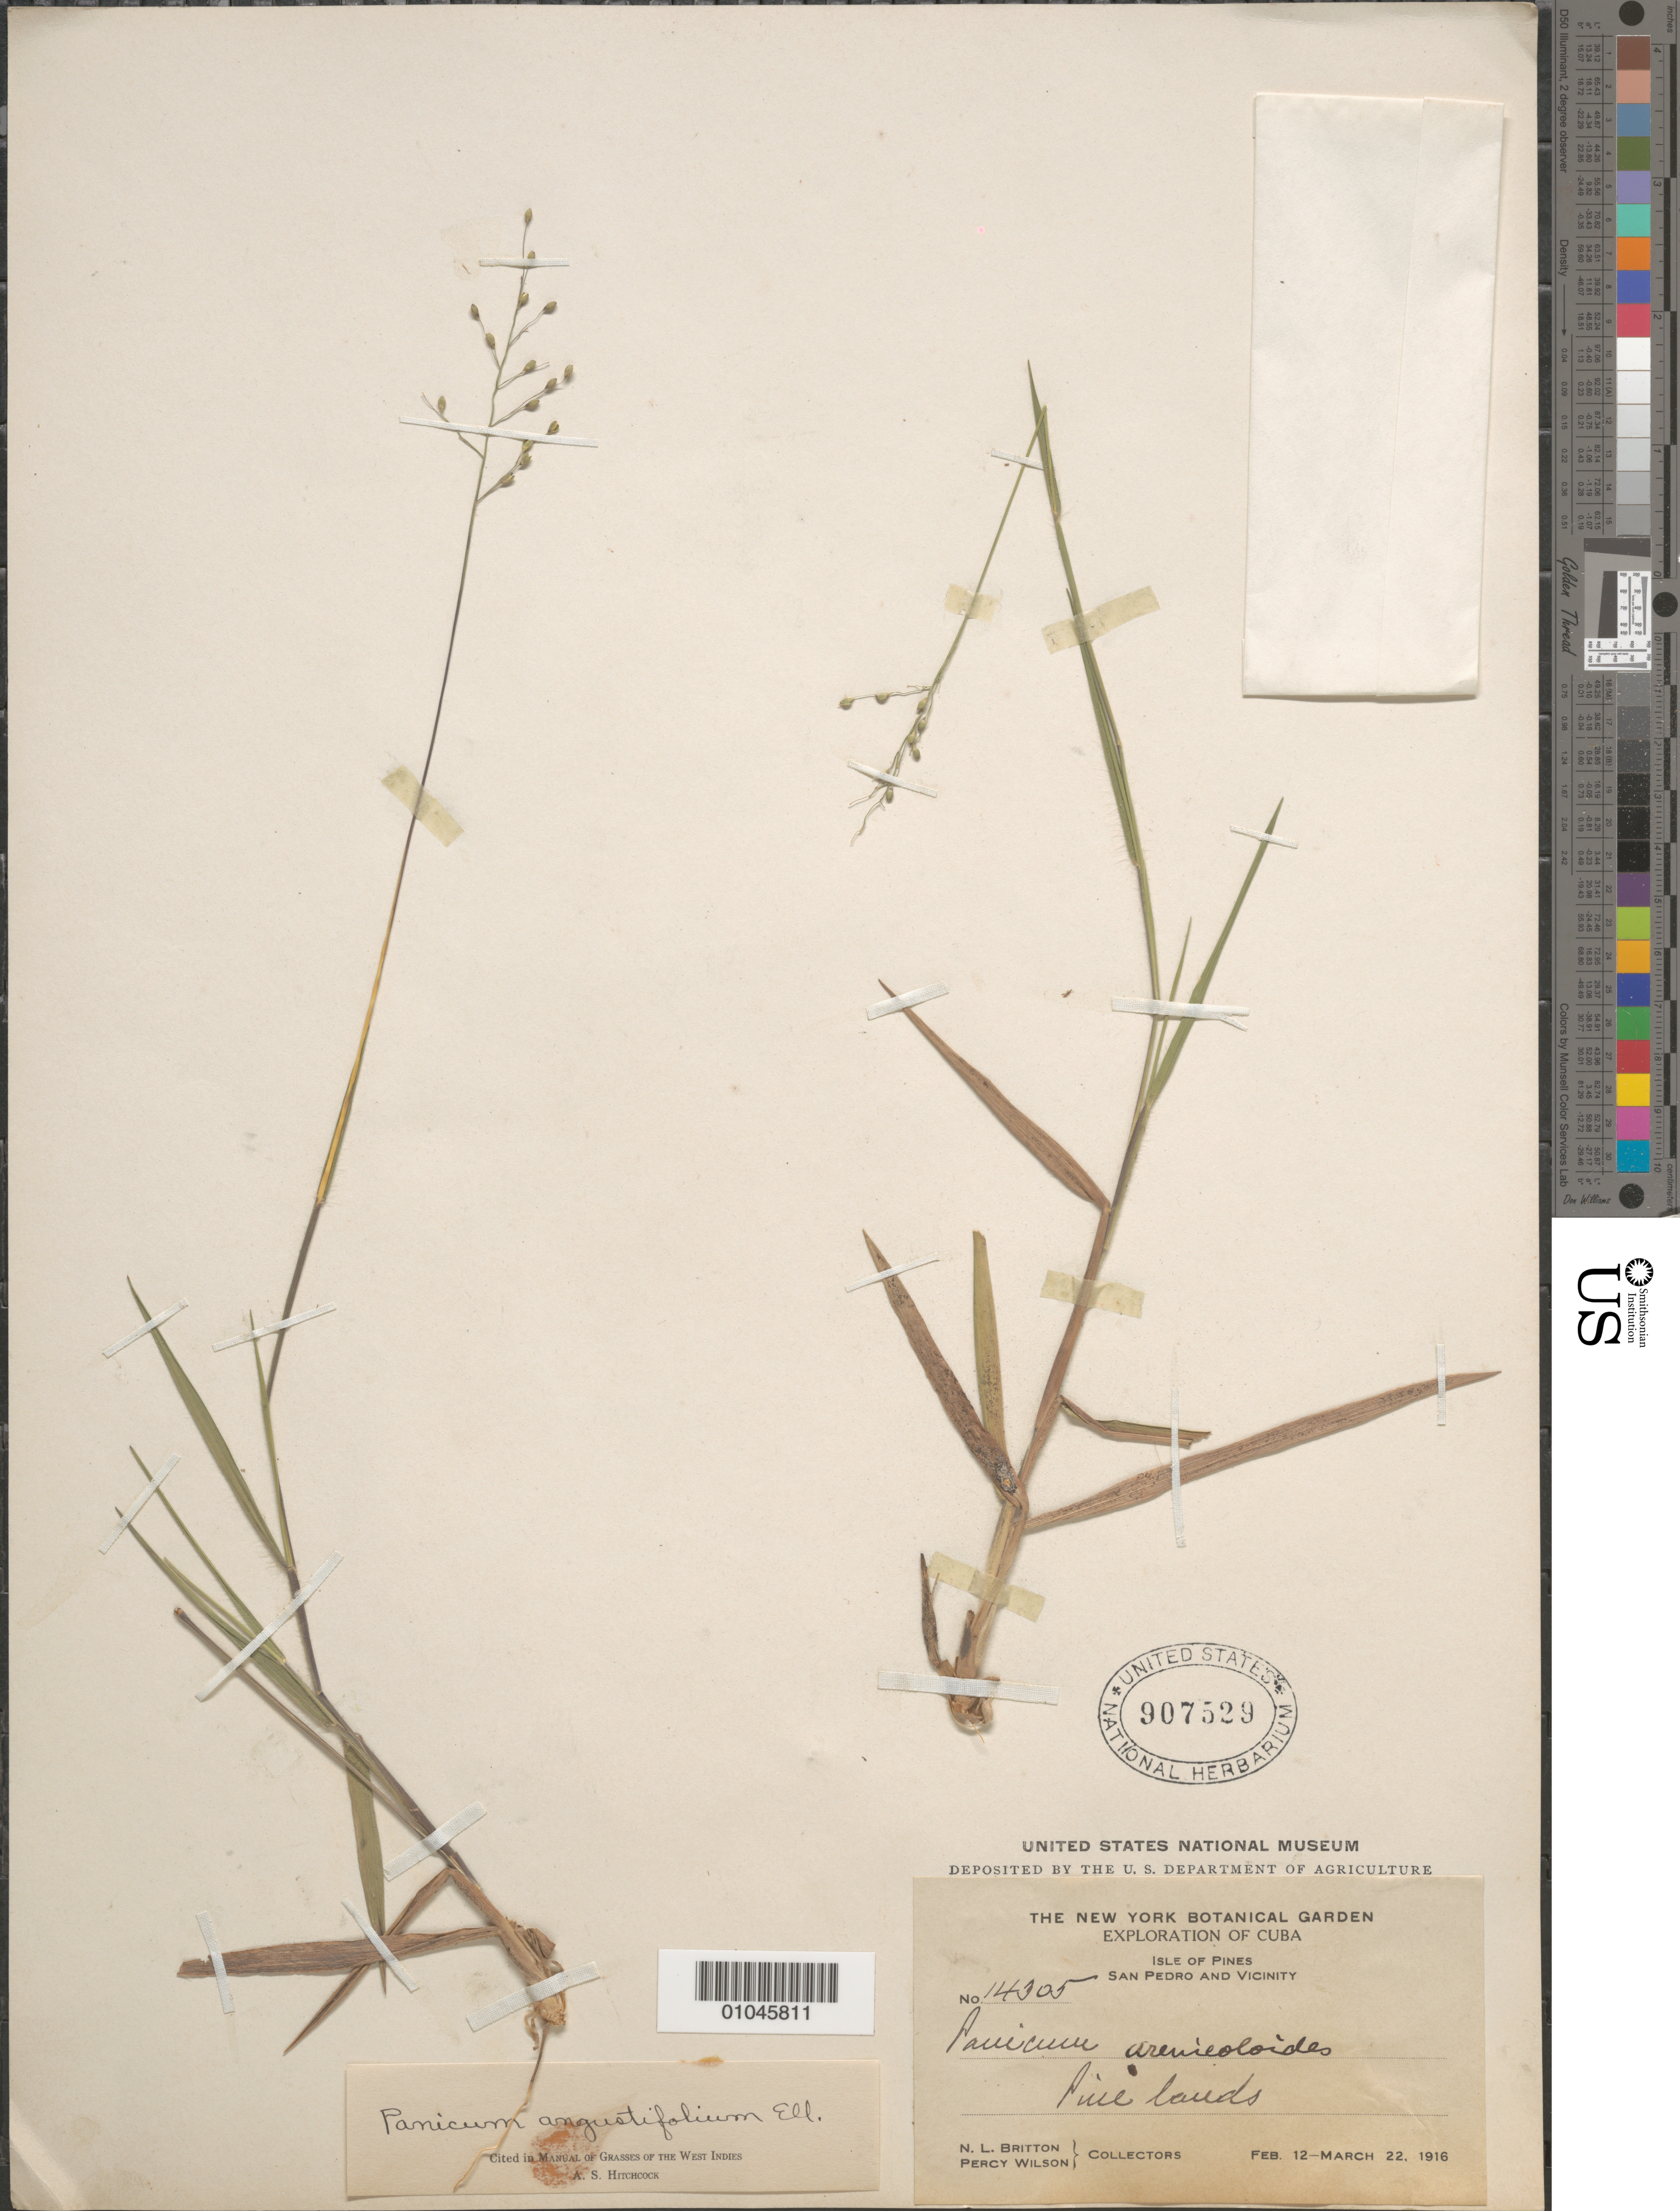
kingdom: Plantae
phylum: Tracheophyta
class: Liliopsida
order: Poales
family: Poaceae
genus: Panicum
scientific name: Panicum amarulum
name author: Hitchc. & Chase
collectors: N. Britton & P. Wilson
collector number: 14305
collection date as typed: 12 Feb 1916 to 22 Mar 1916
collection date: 1916-02-12/1916-03-22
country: Cuba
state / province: Isla de la Juventud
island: Isla de la Juventud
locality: [Isle of Pines] San Pedro and vicinity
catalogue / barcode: US 907529